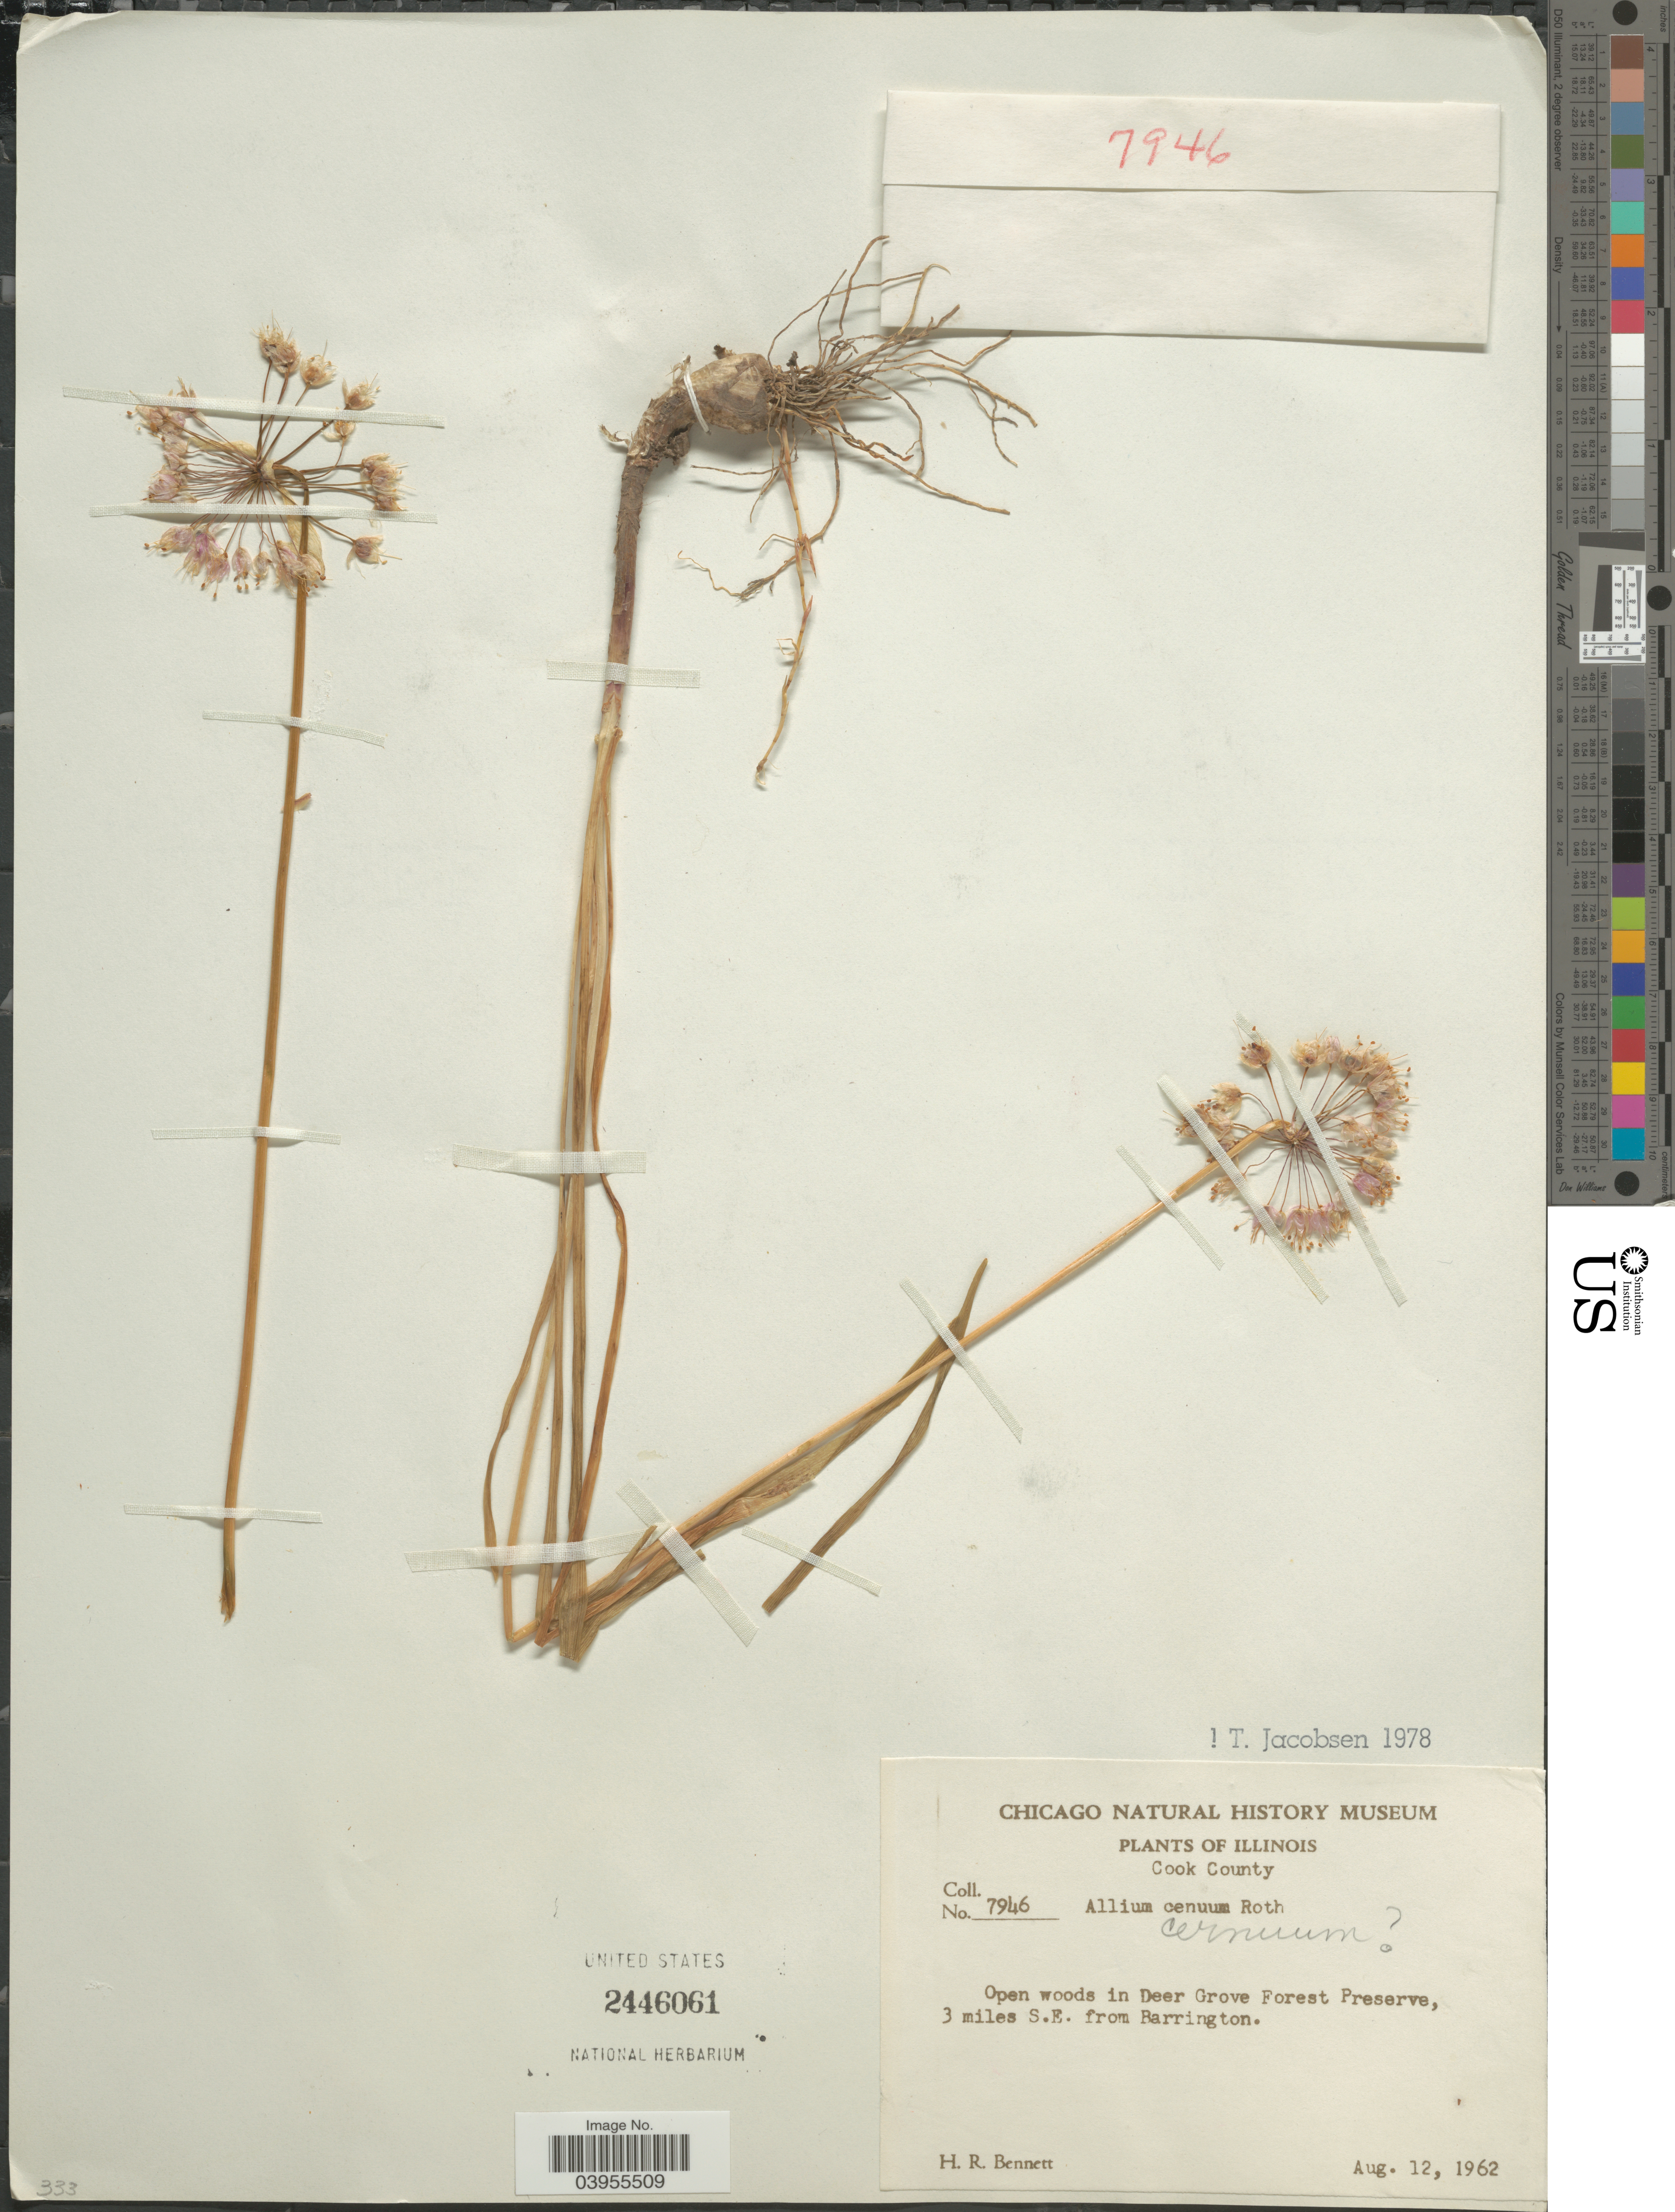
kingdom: Plantae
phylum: Tracheophyta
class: Liliopsida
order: Asparagales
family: Amaryllidaceae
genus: Allium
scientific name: Allium cernuum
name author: Roth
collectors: H. R. Bennett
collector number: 7946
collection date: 1962-08-12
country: United States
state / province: Illinois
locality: Cook County. Open woods in Deer Grove Forest Preserve, 3 miles S.E. from Barrington.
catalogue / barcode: US 2446061